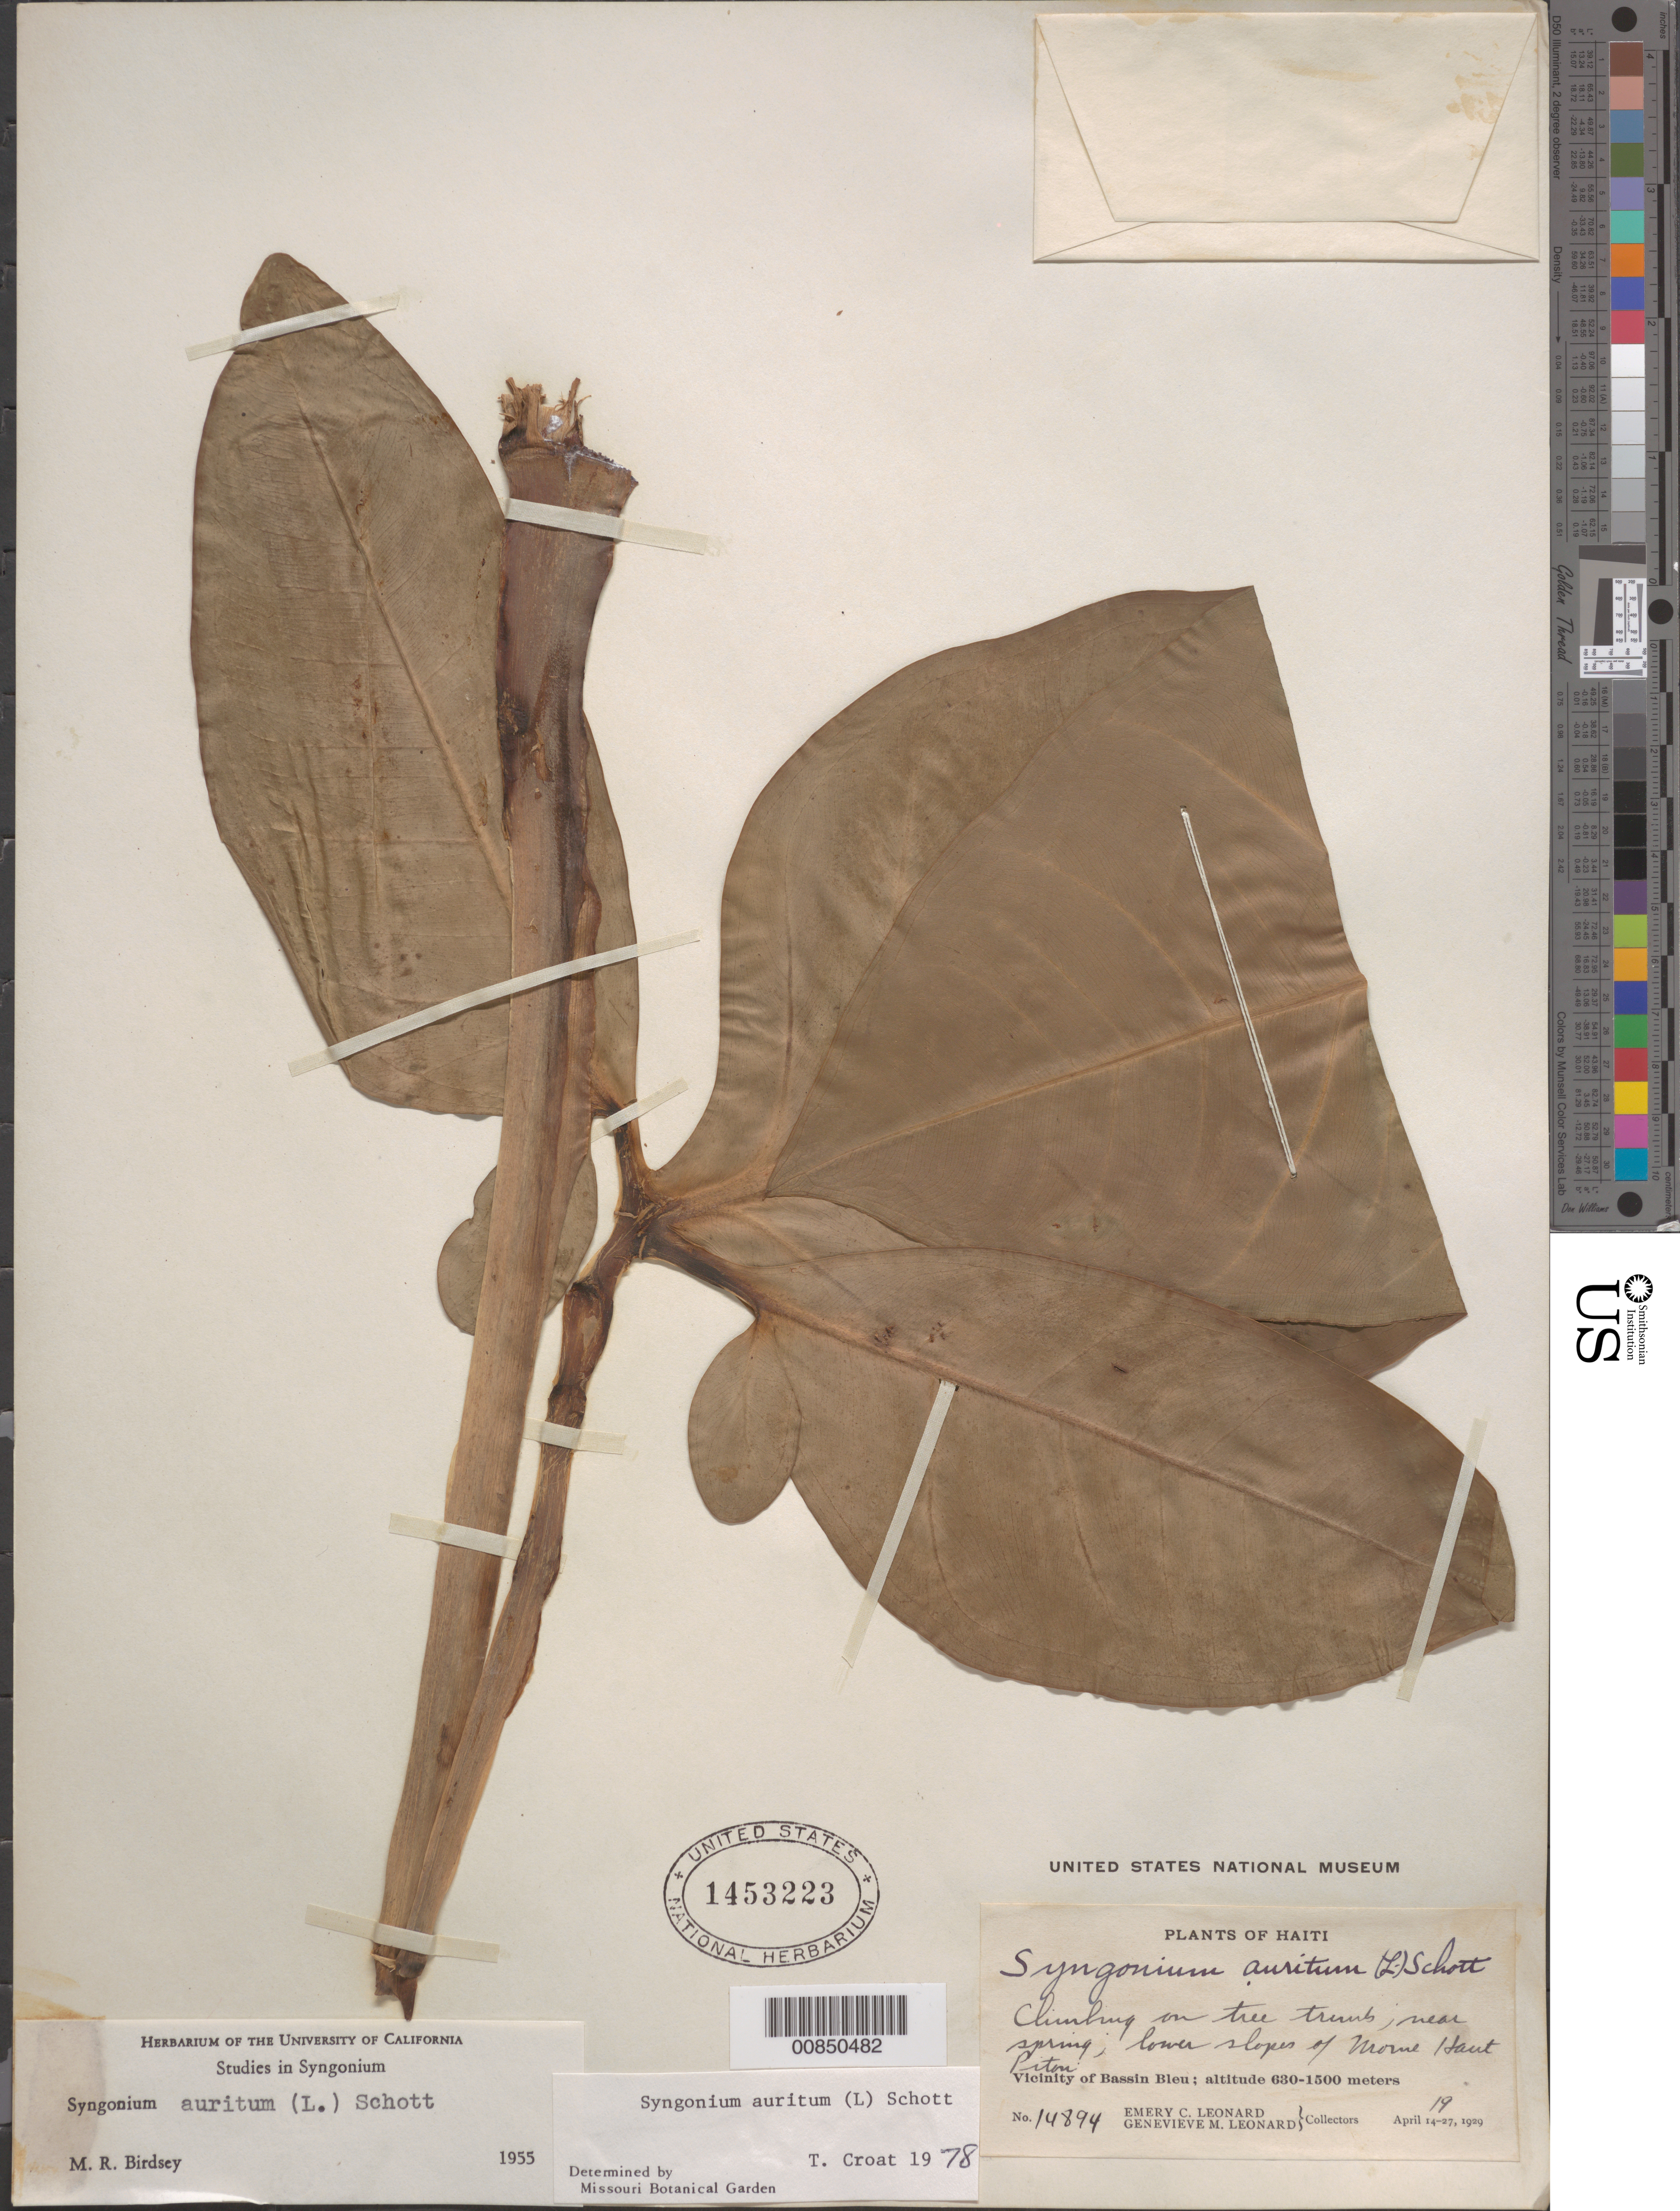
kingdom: Plantae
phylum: Tracheophyta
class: Liliopsida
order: Alismatales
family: Araceae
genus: Syngonium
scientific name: Syngonium auritum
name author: (L.) Schott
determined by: Croat, Thomas B., Missouri Botanical Garden (MO)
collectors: E. C. Leonard & G. M. Leonard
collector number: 14894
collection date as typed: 19 Apr 1929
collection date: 1929-04-19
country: Haiti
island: Hispaniola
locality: Vicinity of Bassin Bleu, lower slopes of Morne Haut Pition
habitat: On tree trunk near spring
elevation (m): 630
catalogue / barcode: US 1453223